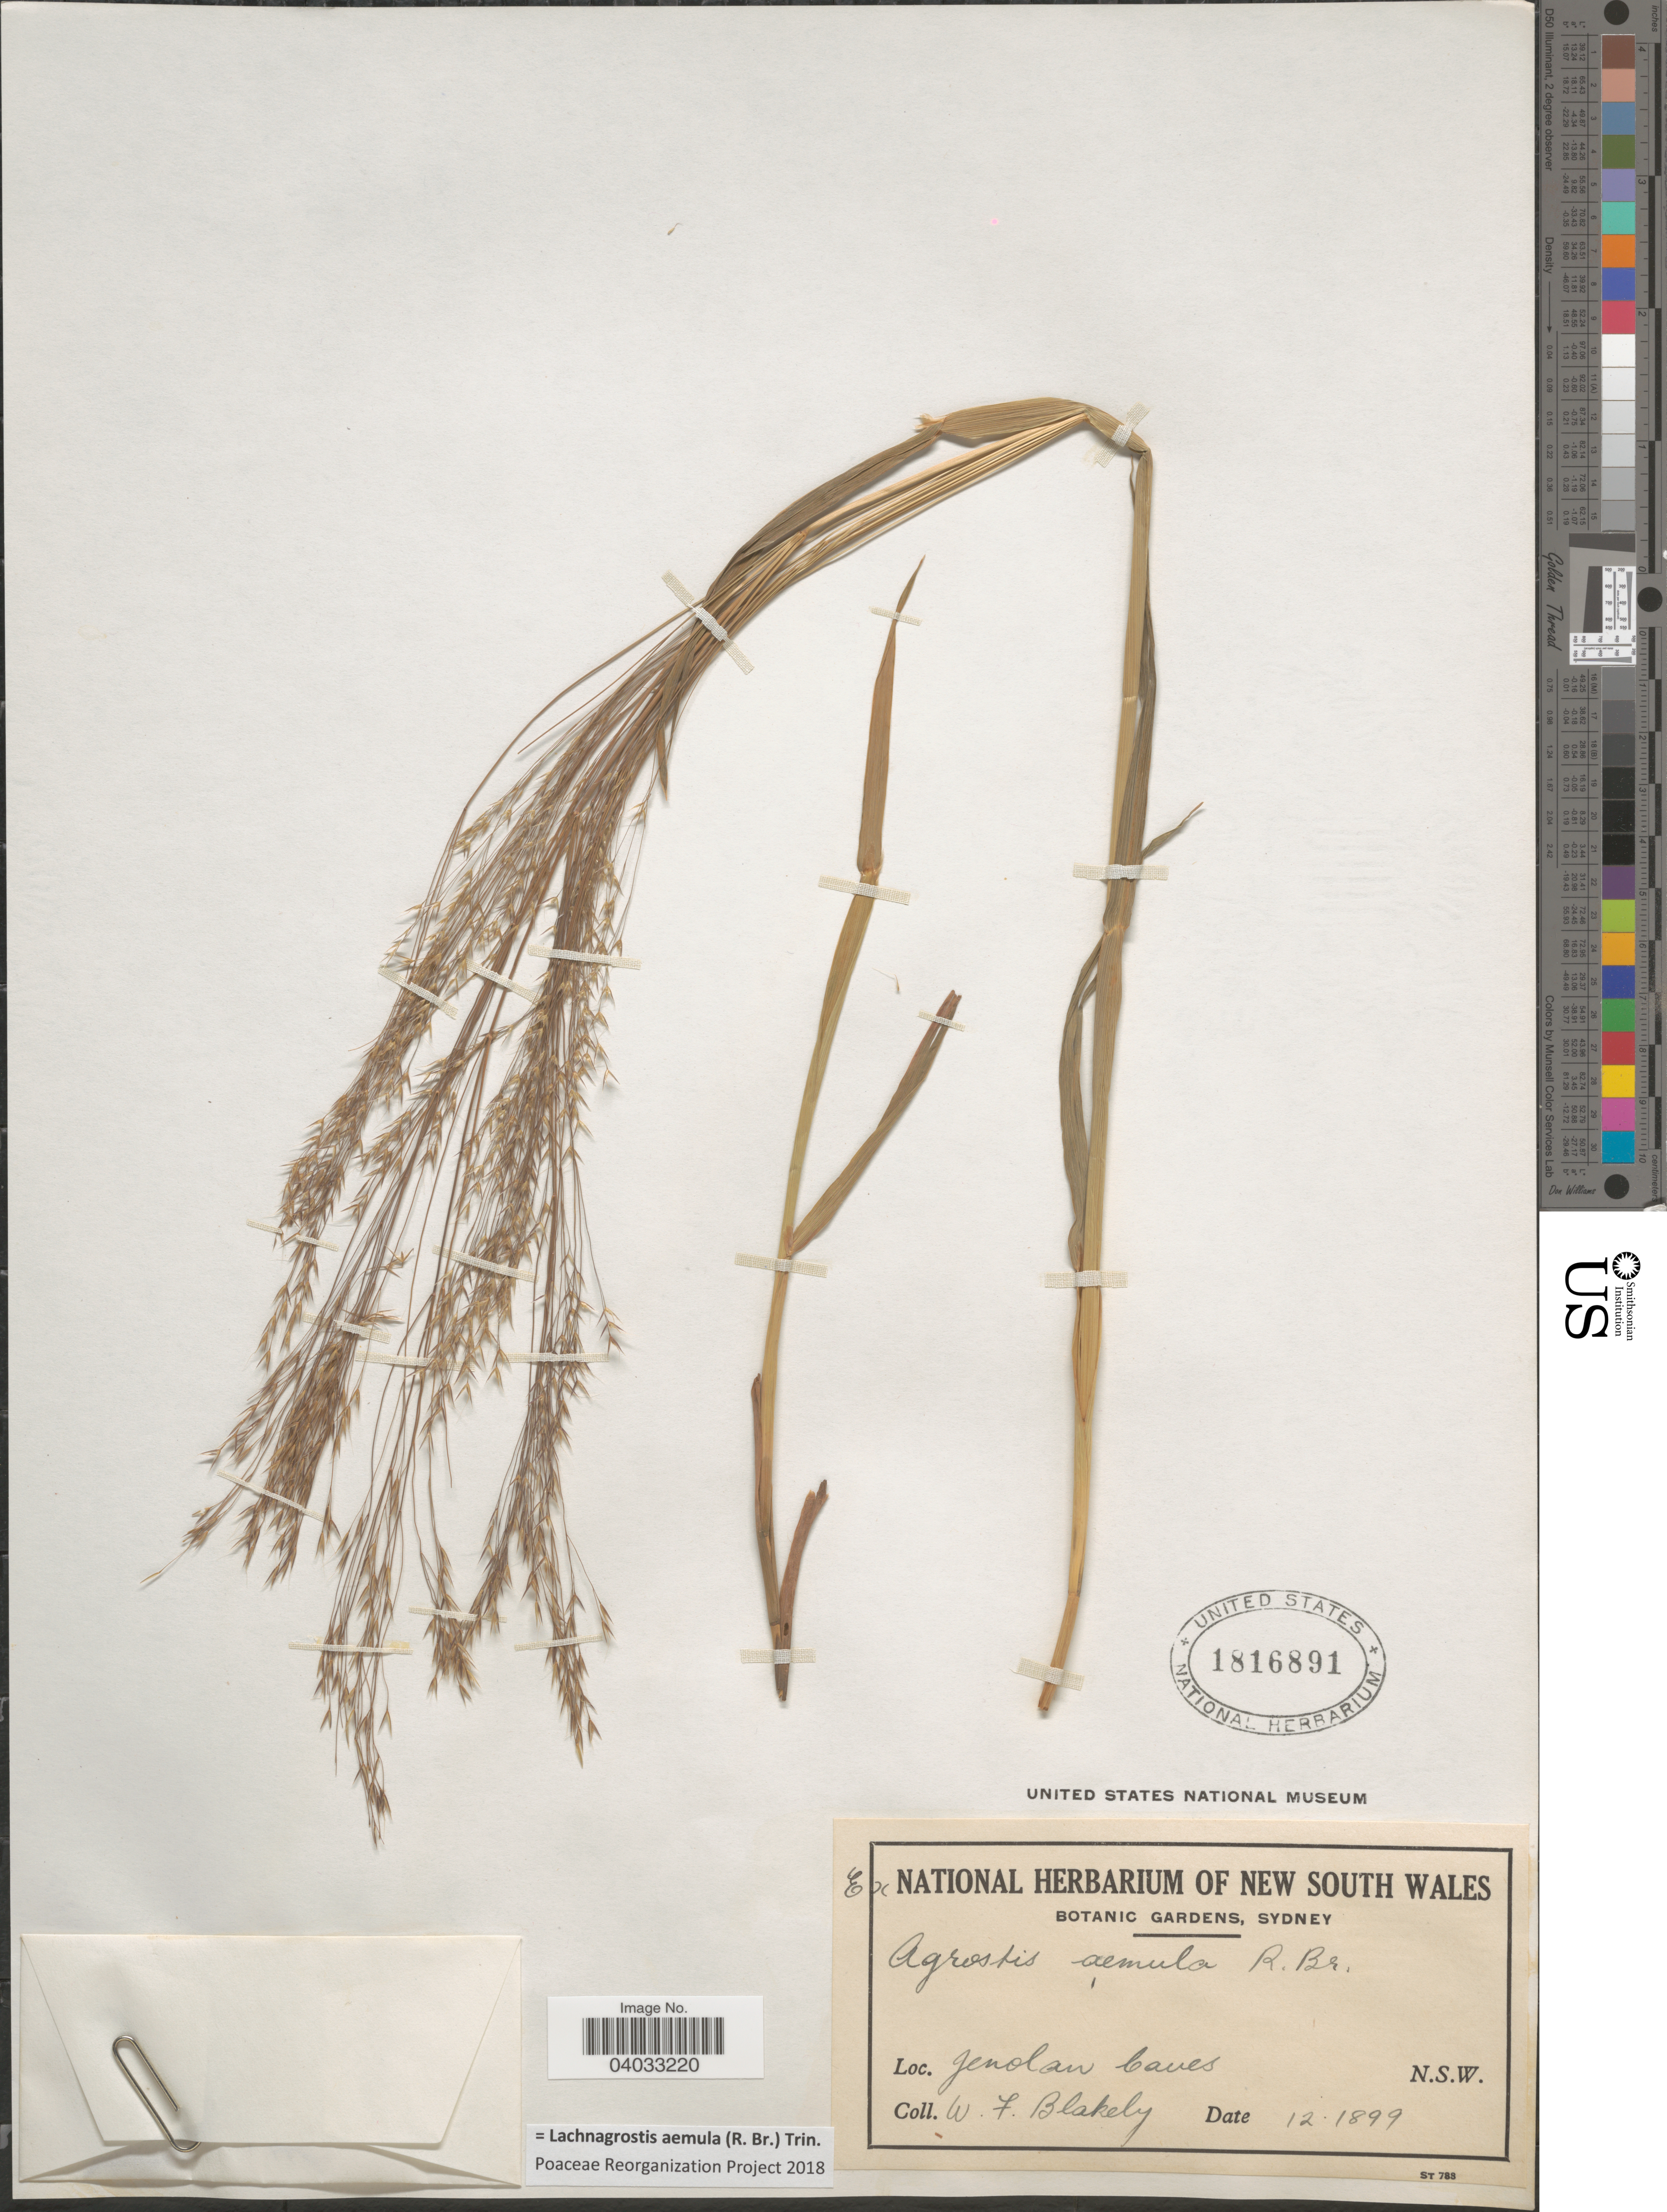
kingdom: Plantae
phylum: Tracheophyta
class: Liliopsida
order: Poales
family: Poaceae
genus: Lachnagrostis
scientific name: Lachnagrostis aemula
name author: (R. Br.) Trin.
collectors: W. Blakely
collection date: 1899-12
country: Australia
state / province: New South Wales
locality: Jenolan Caves.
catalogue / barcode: US 1816891